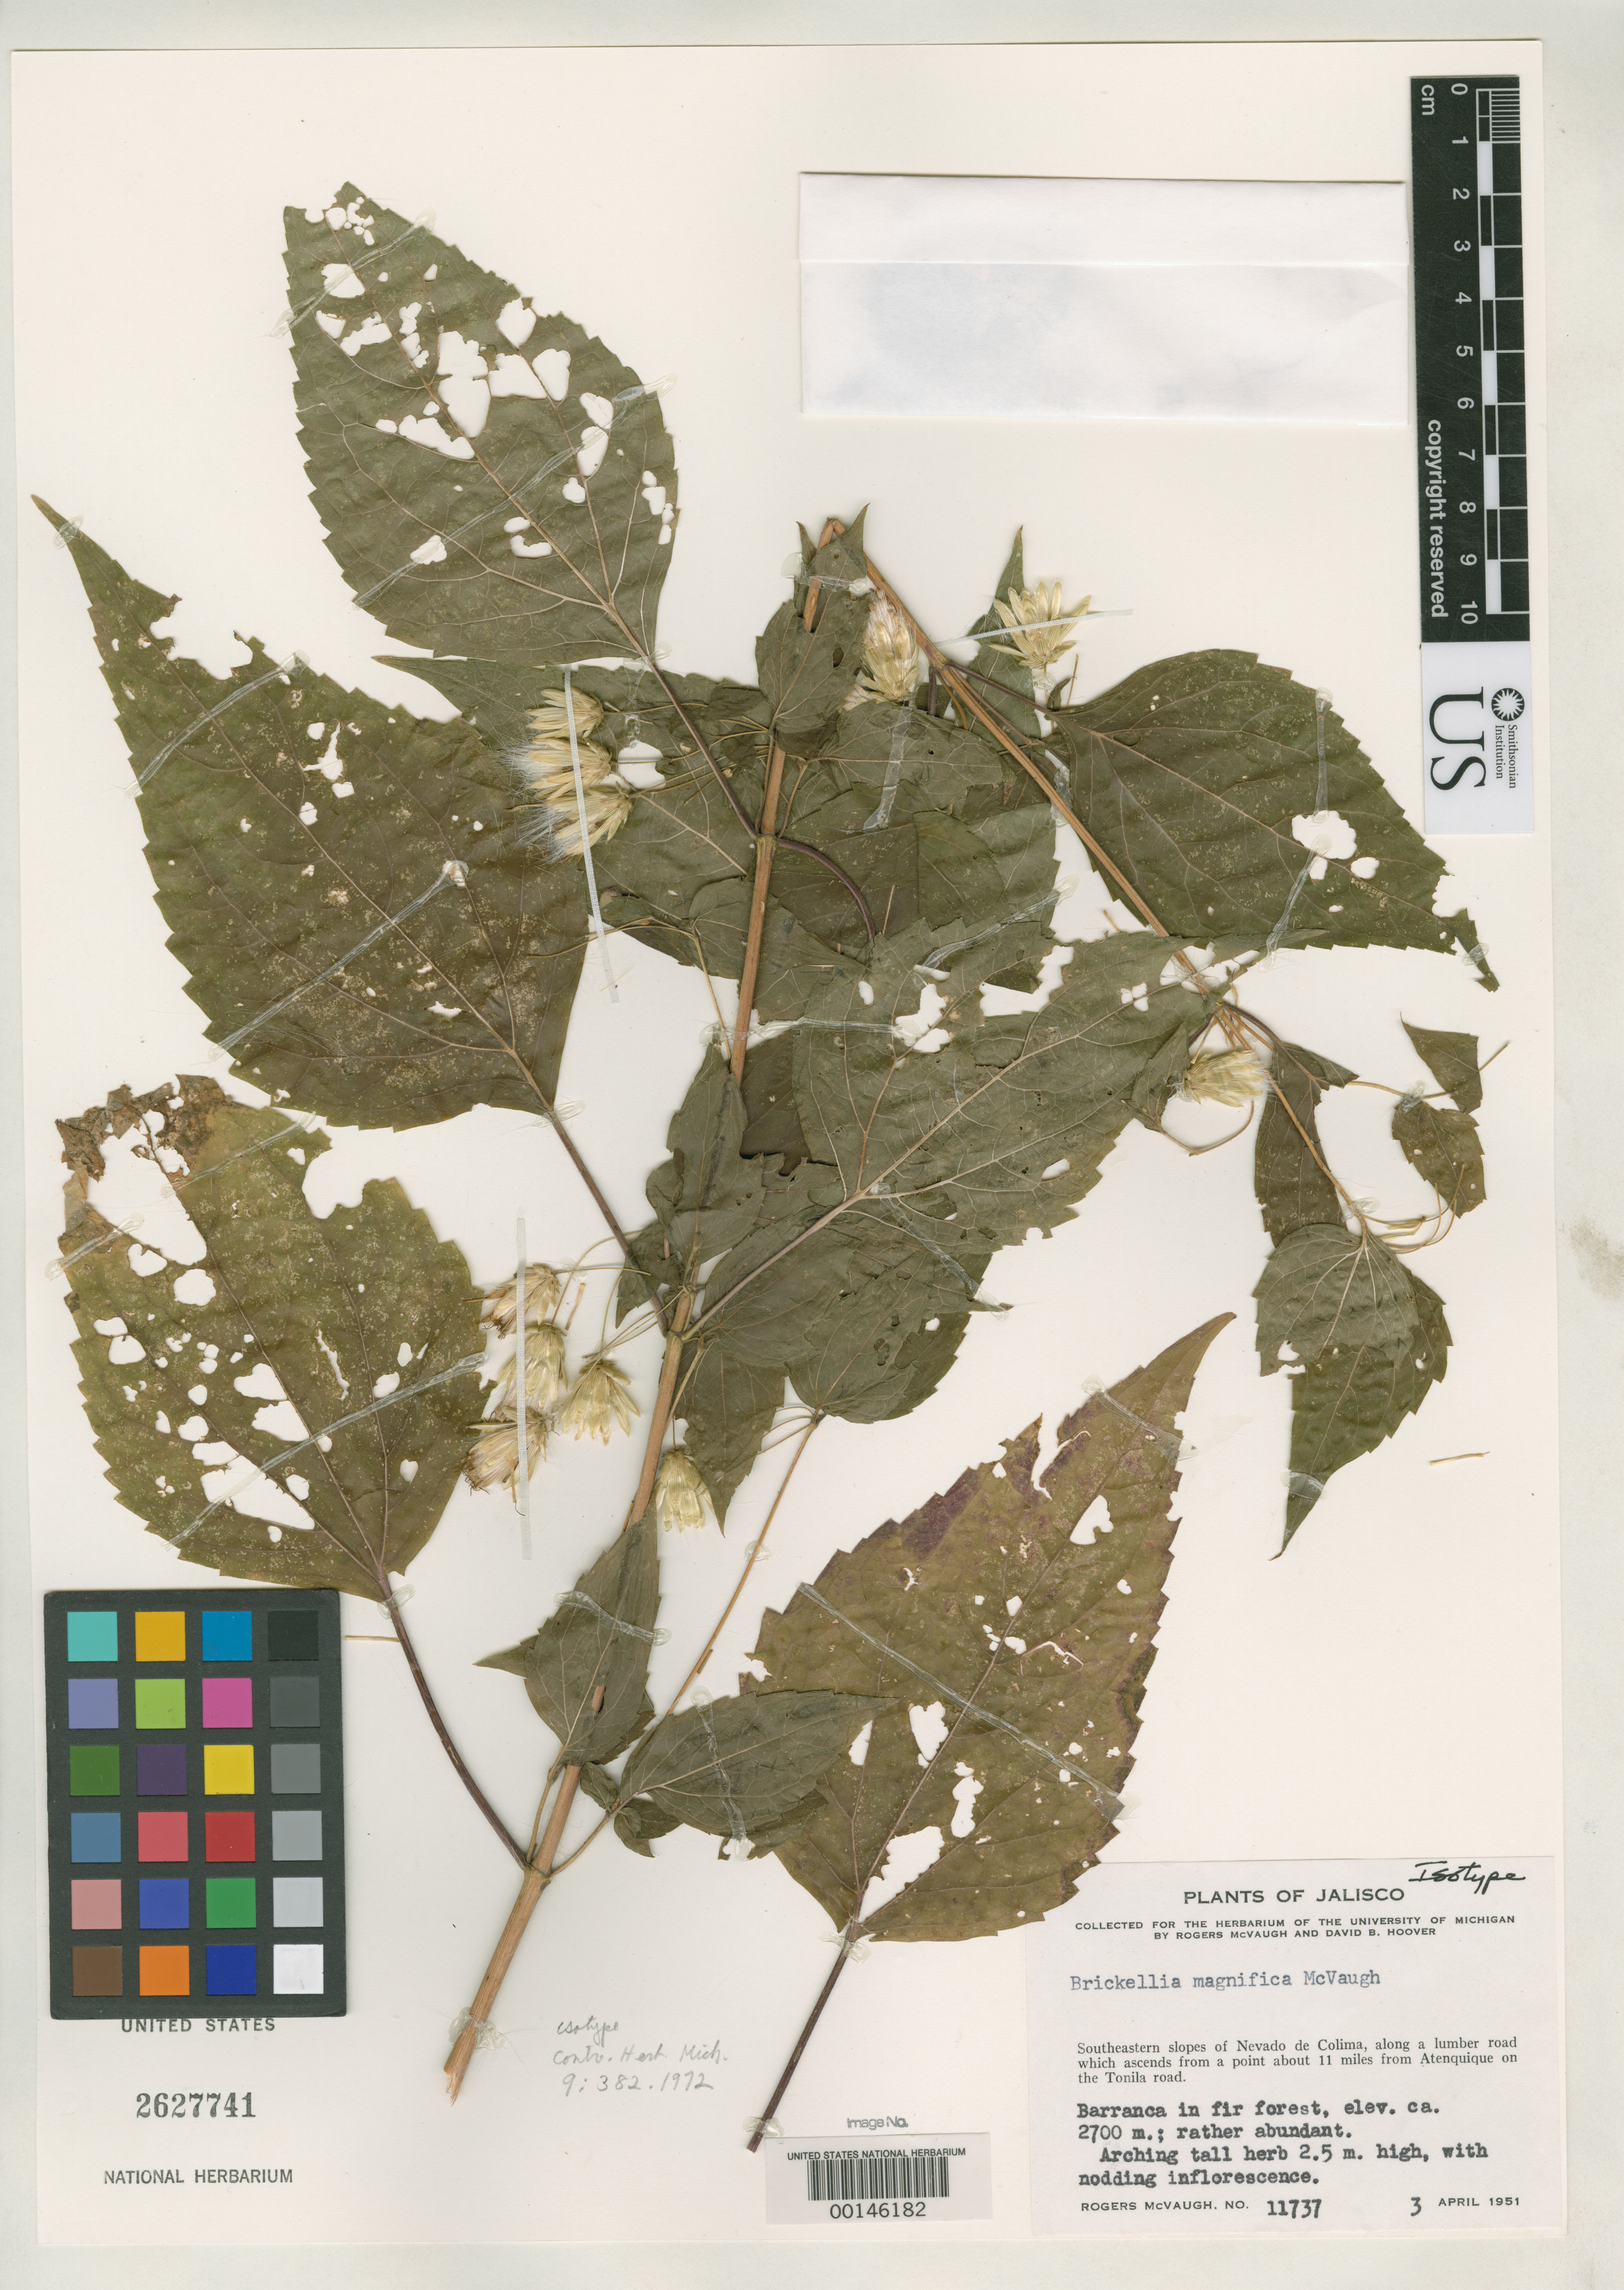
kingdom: Plantae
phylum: Tracheophyta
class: Magnoliopsida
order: Asterales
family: Asteraceae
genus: Brickellia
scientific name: Brickellia magnifica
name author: McVaugh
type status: Isotype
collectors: R. McVaugh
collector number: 11737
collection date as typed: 03 Apr 1951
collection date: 1951-04-03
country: Mexico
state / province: Jalisco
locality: Nevada de Colima.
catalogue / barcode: US 2627741